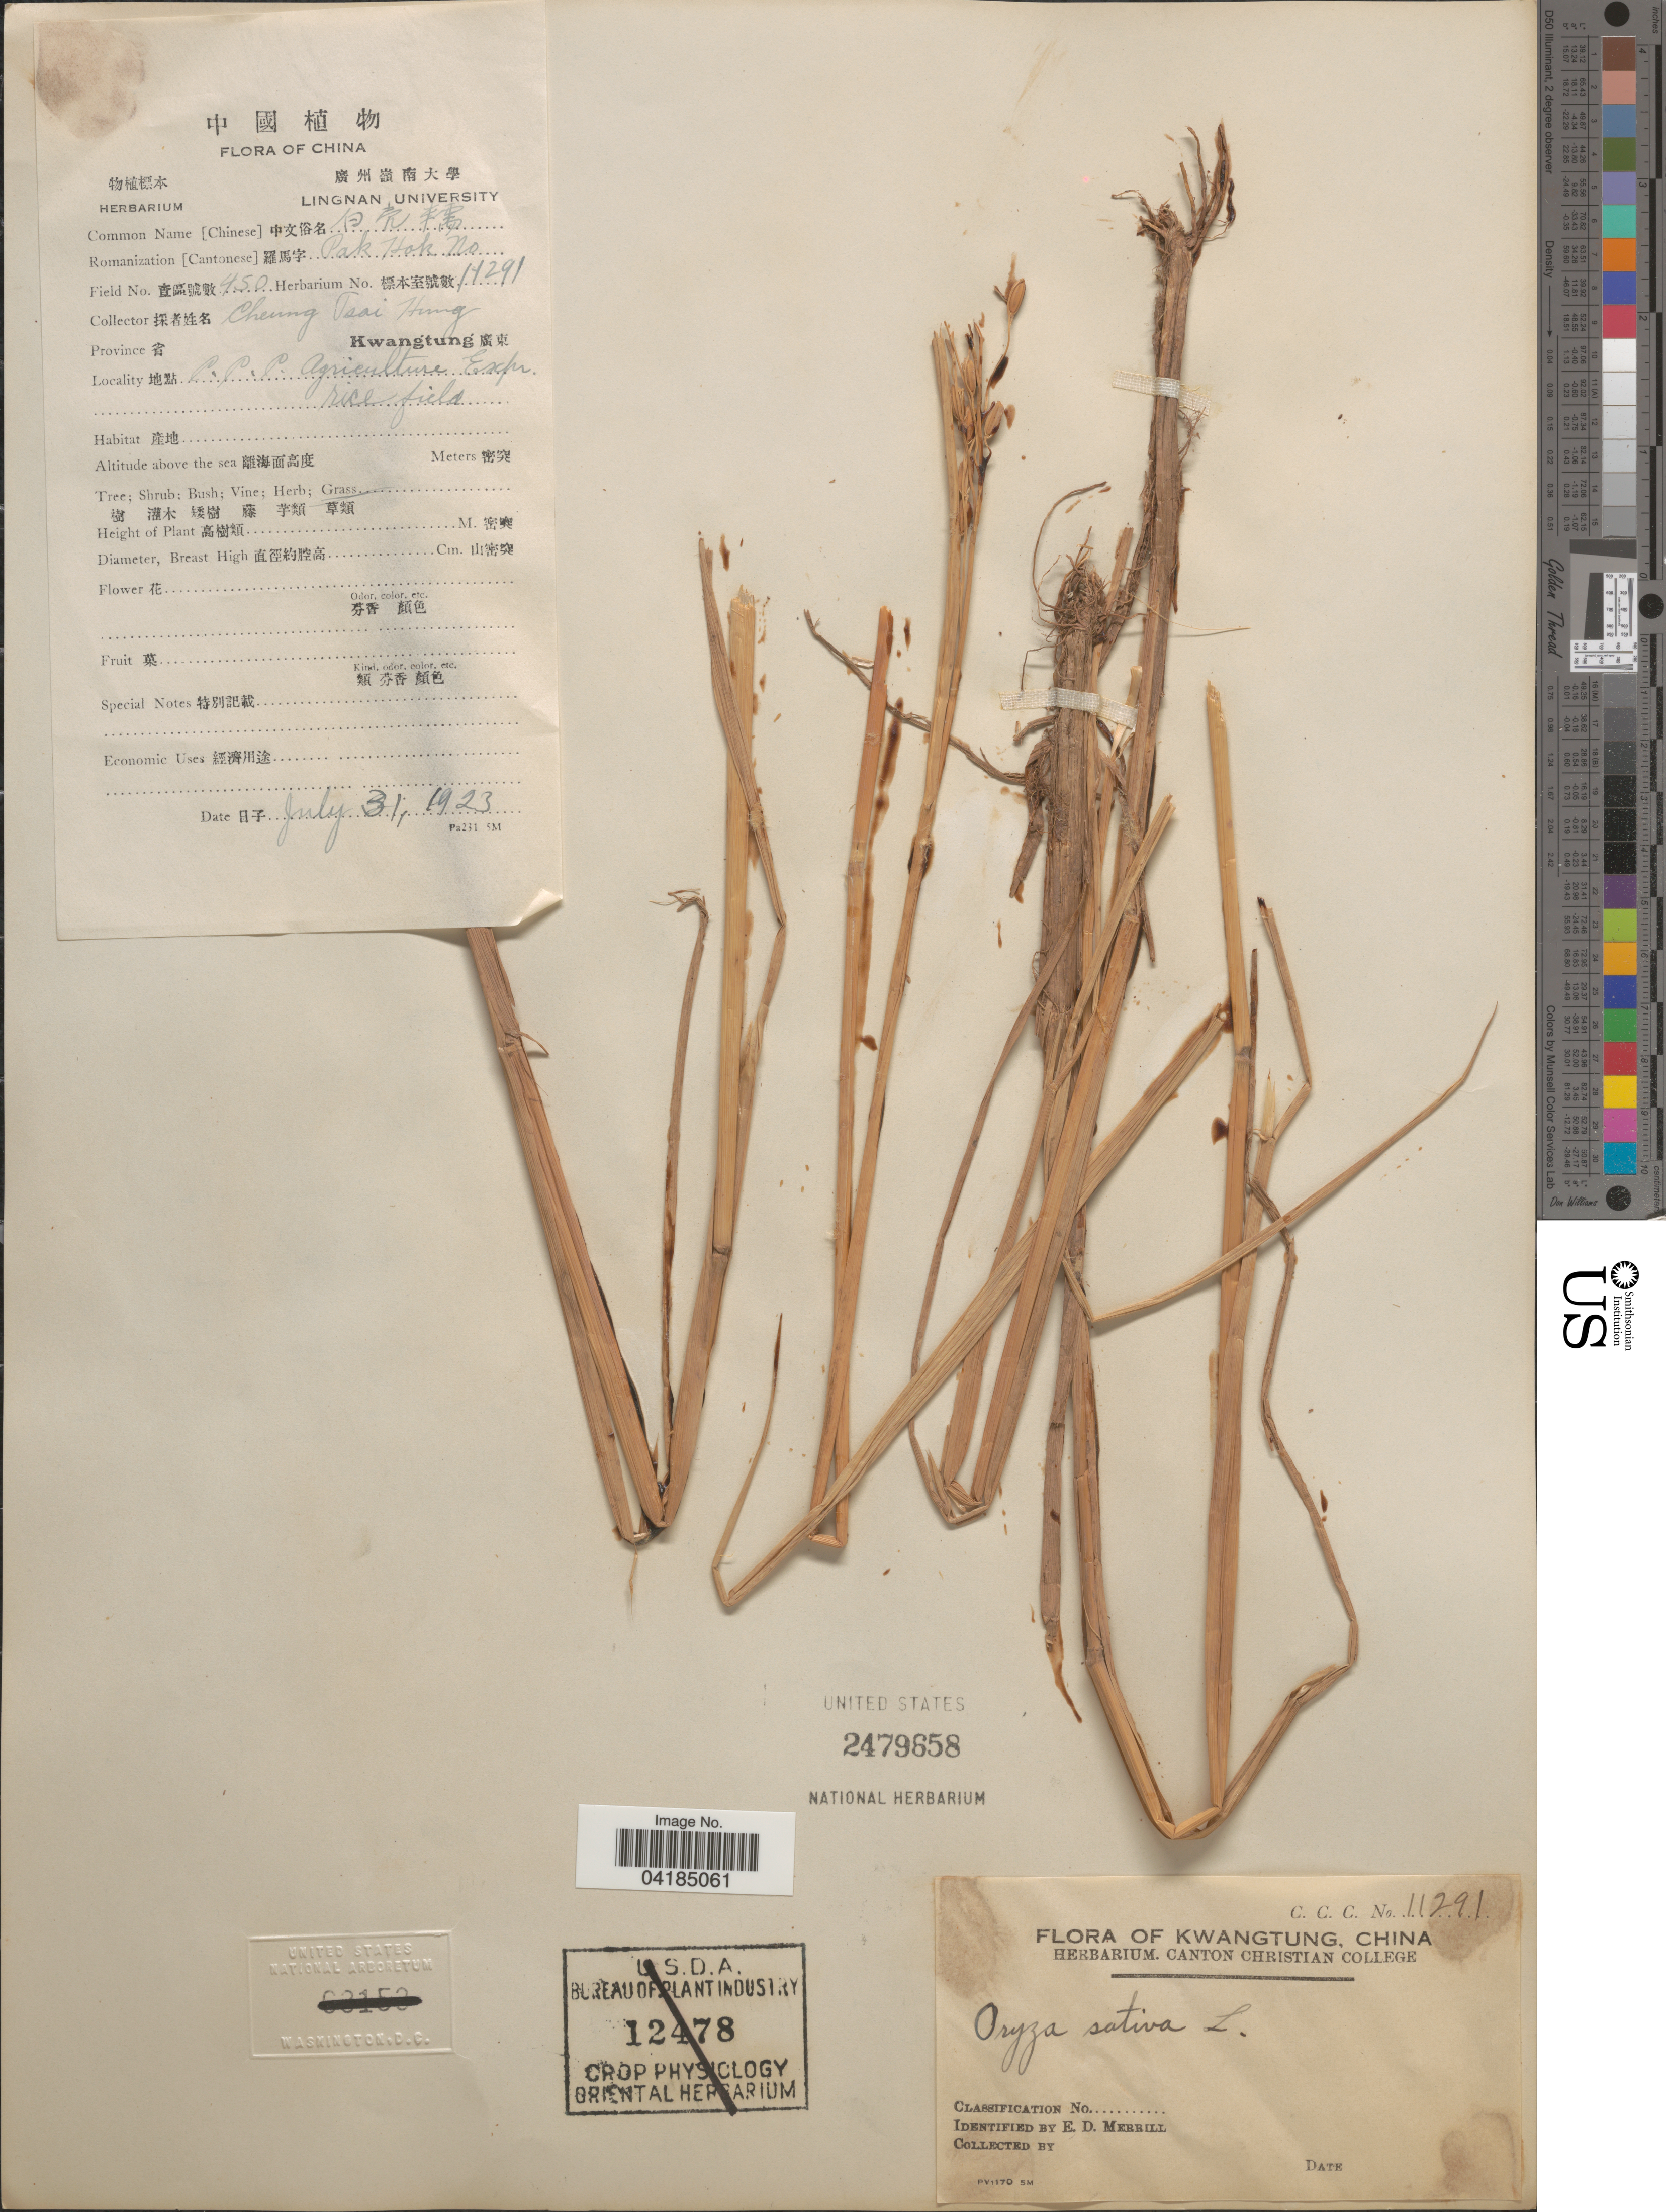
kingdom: Plantae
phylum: Tracheophyta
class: Liliopsida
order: Poales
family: Poaceae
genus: Oryza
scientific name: Oryza sativa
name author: L.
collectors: C. Hung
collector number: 450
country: China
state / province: Guangdong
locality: Kwangtung. C.C.C. Agriculture Expr. rice field.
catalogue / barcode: US 2479658